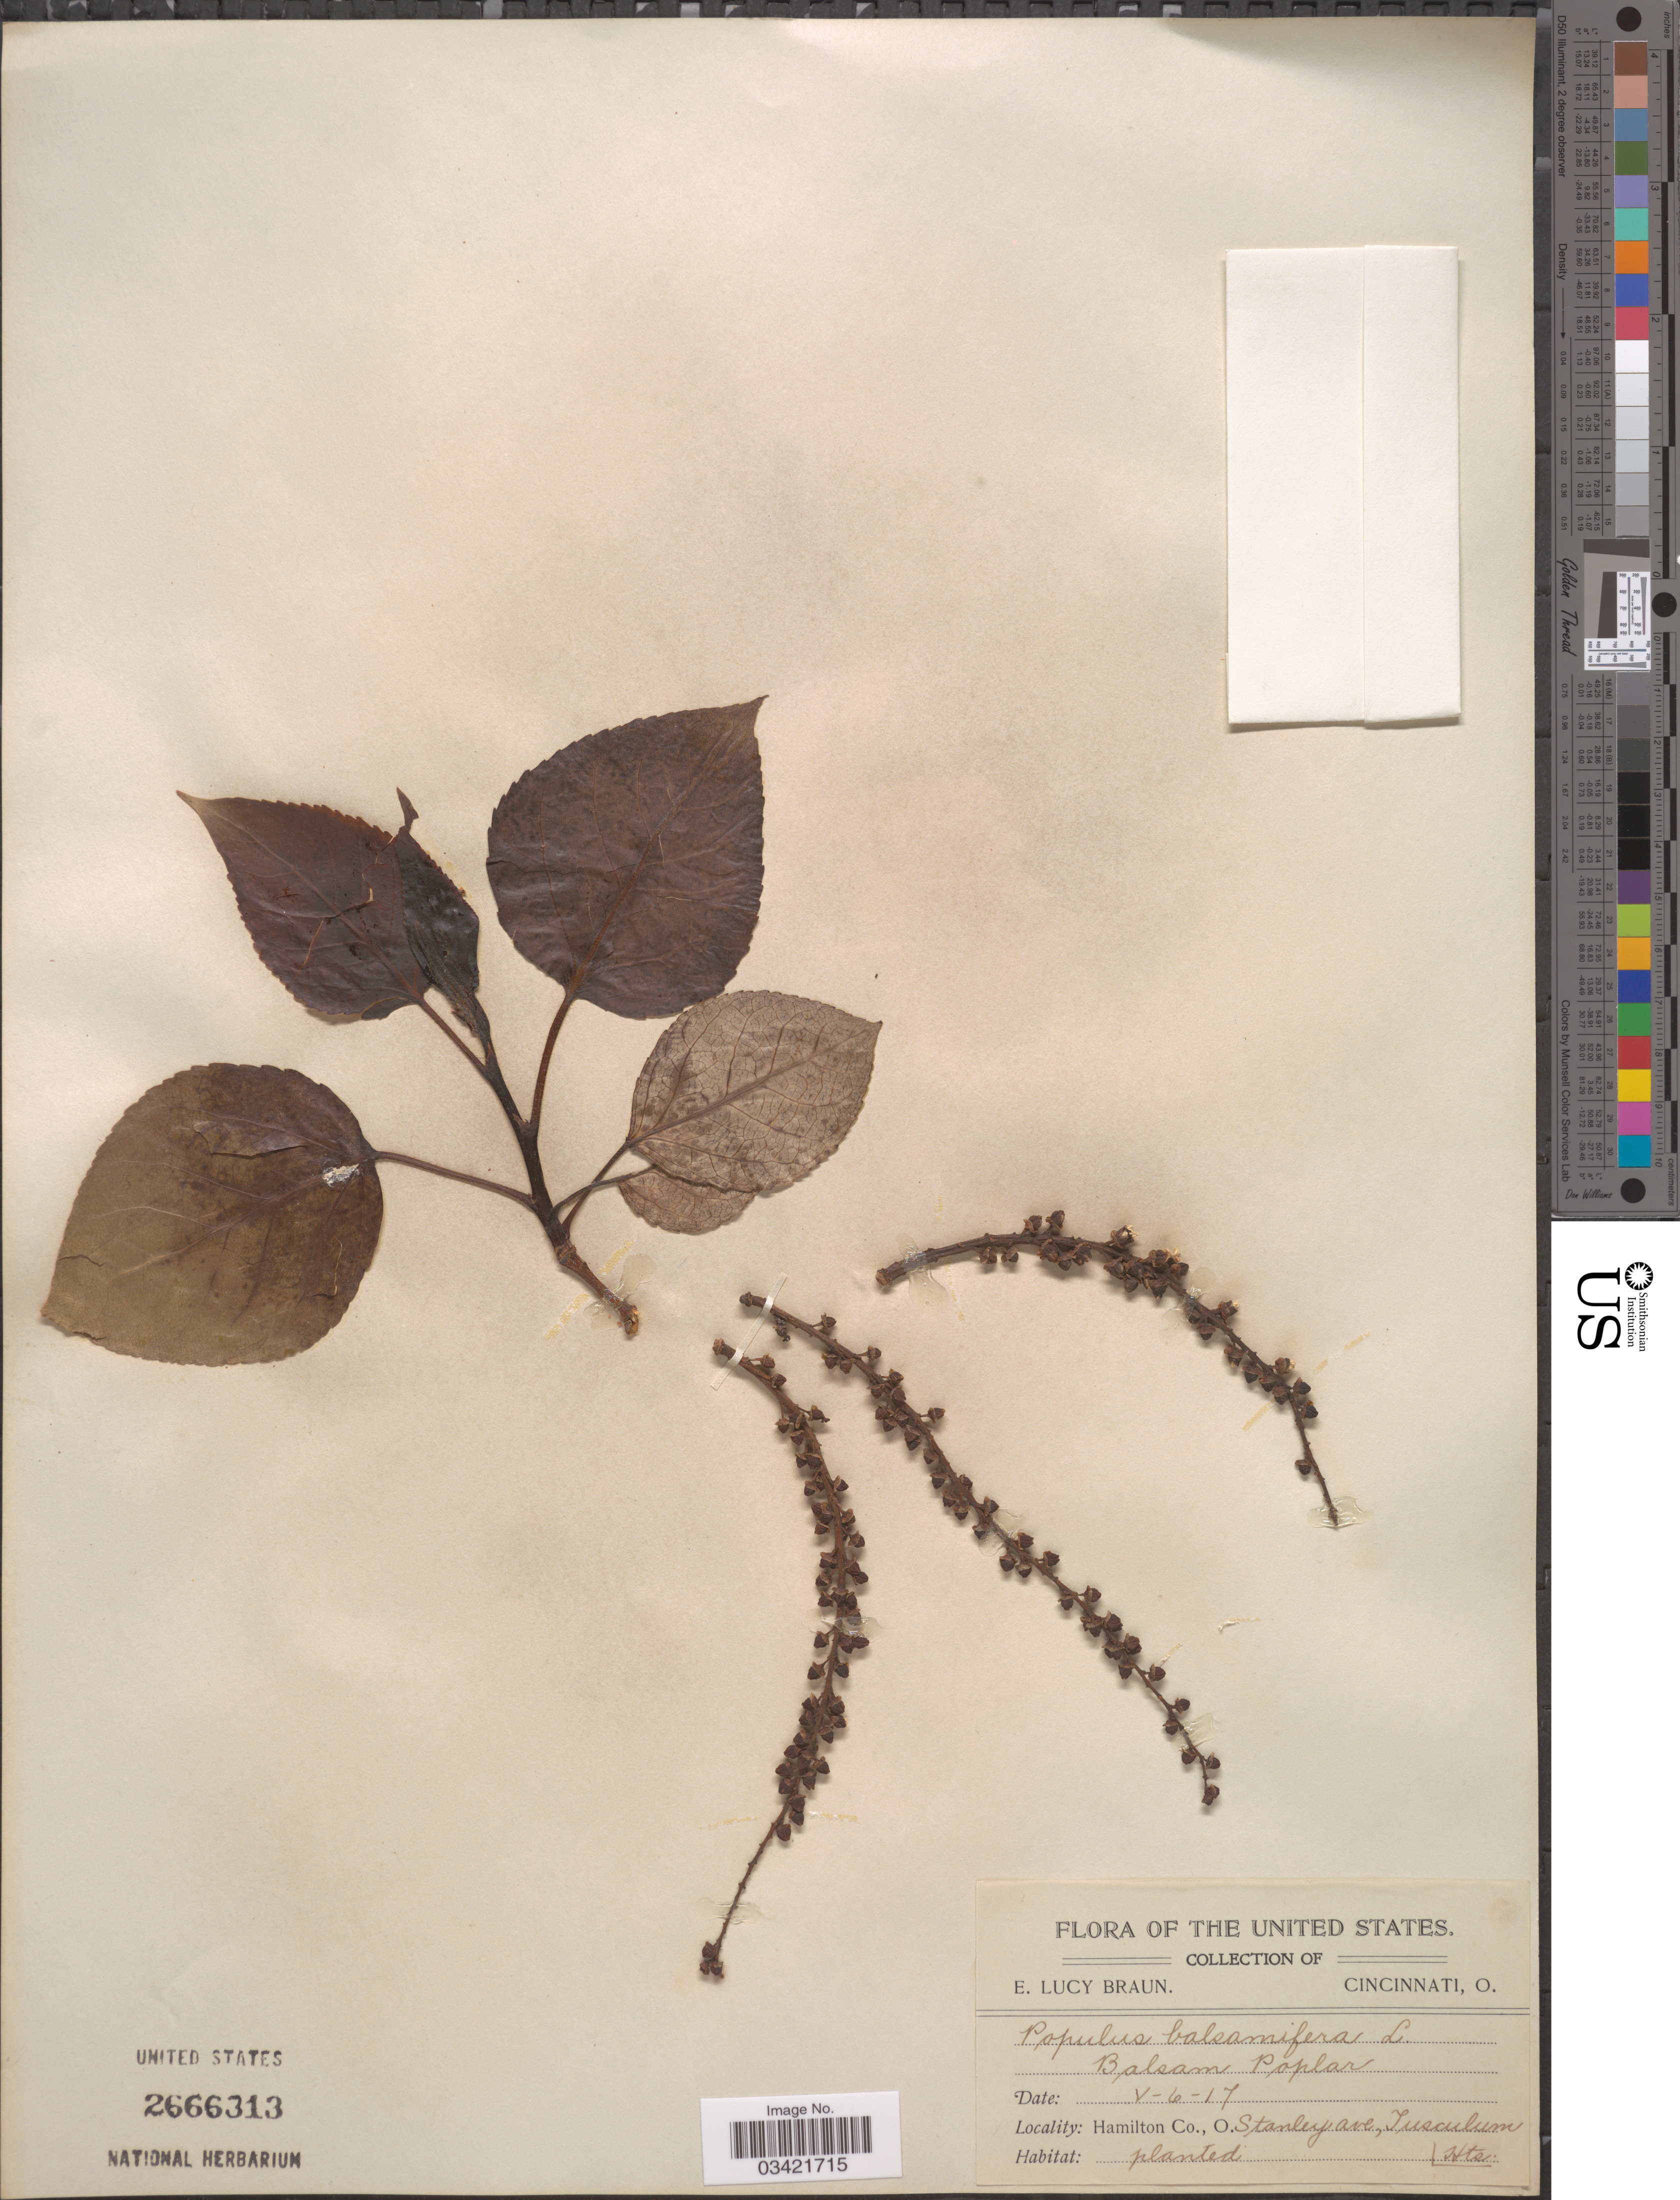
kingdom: Plantae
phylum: Tracheophyta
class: Magnoliopsida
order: Malpighiales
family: Salicaceae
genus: Populus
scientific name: Populus balsamifera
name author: L.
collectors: E. L. Braun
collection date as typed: Transcribed d/m/y: 6/5/17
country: United States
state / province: Ohio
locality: Hamilton Co., Stanley ave., Tusculum Hts.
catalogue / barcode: US 2666313